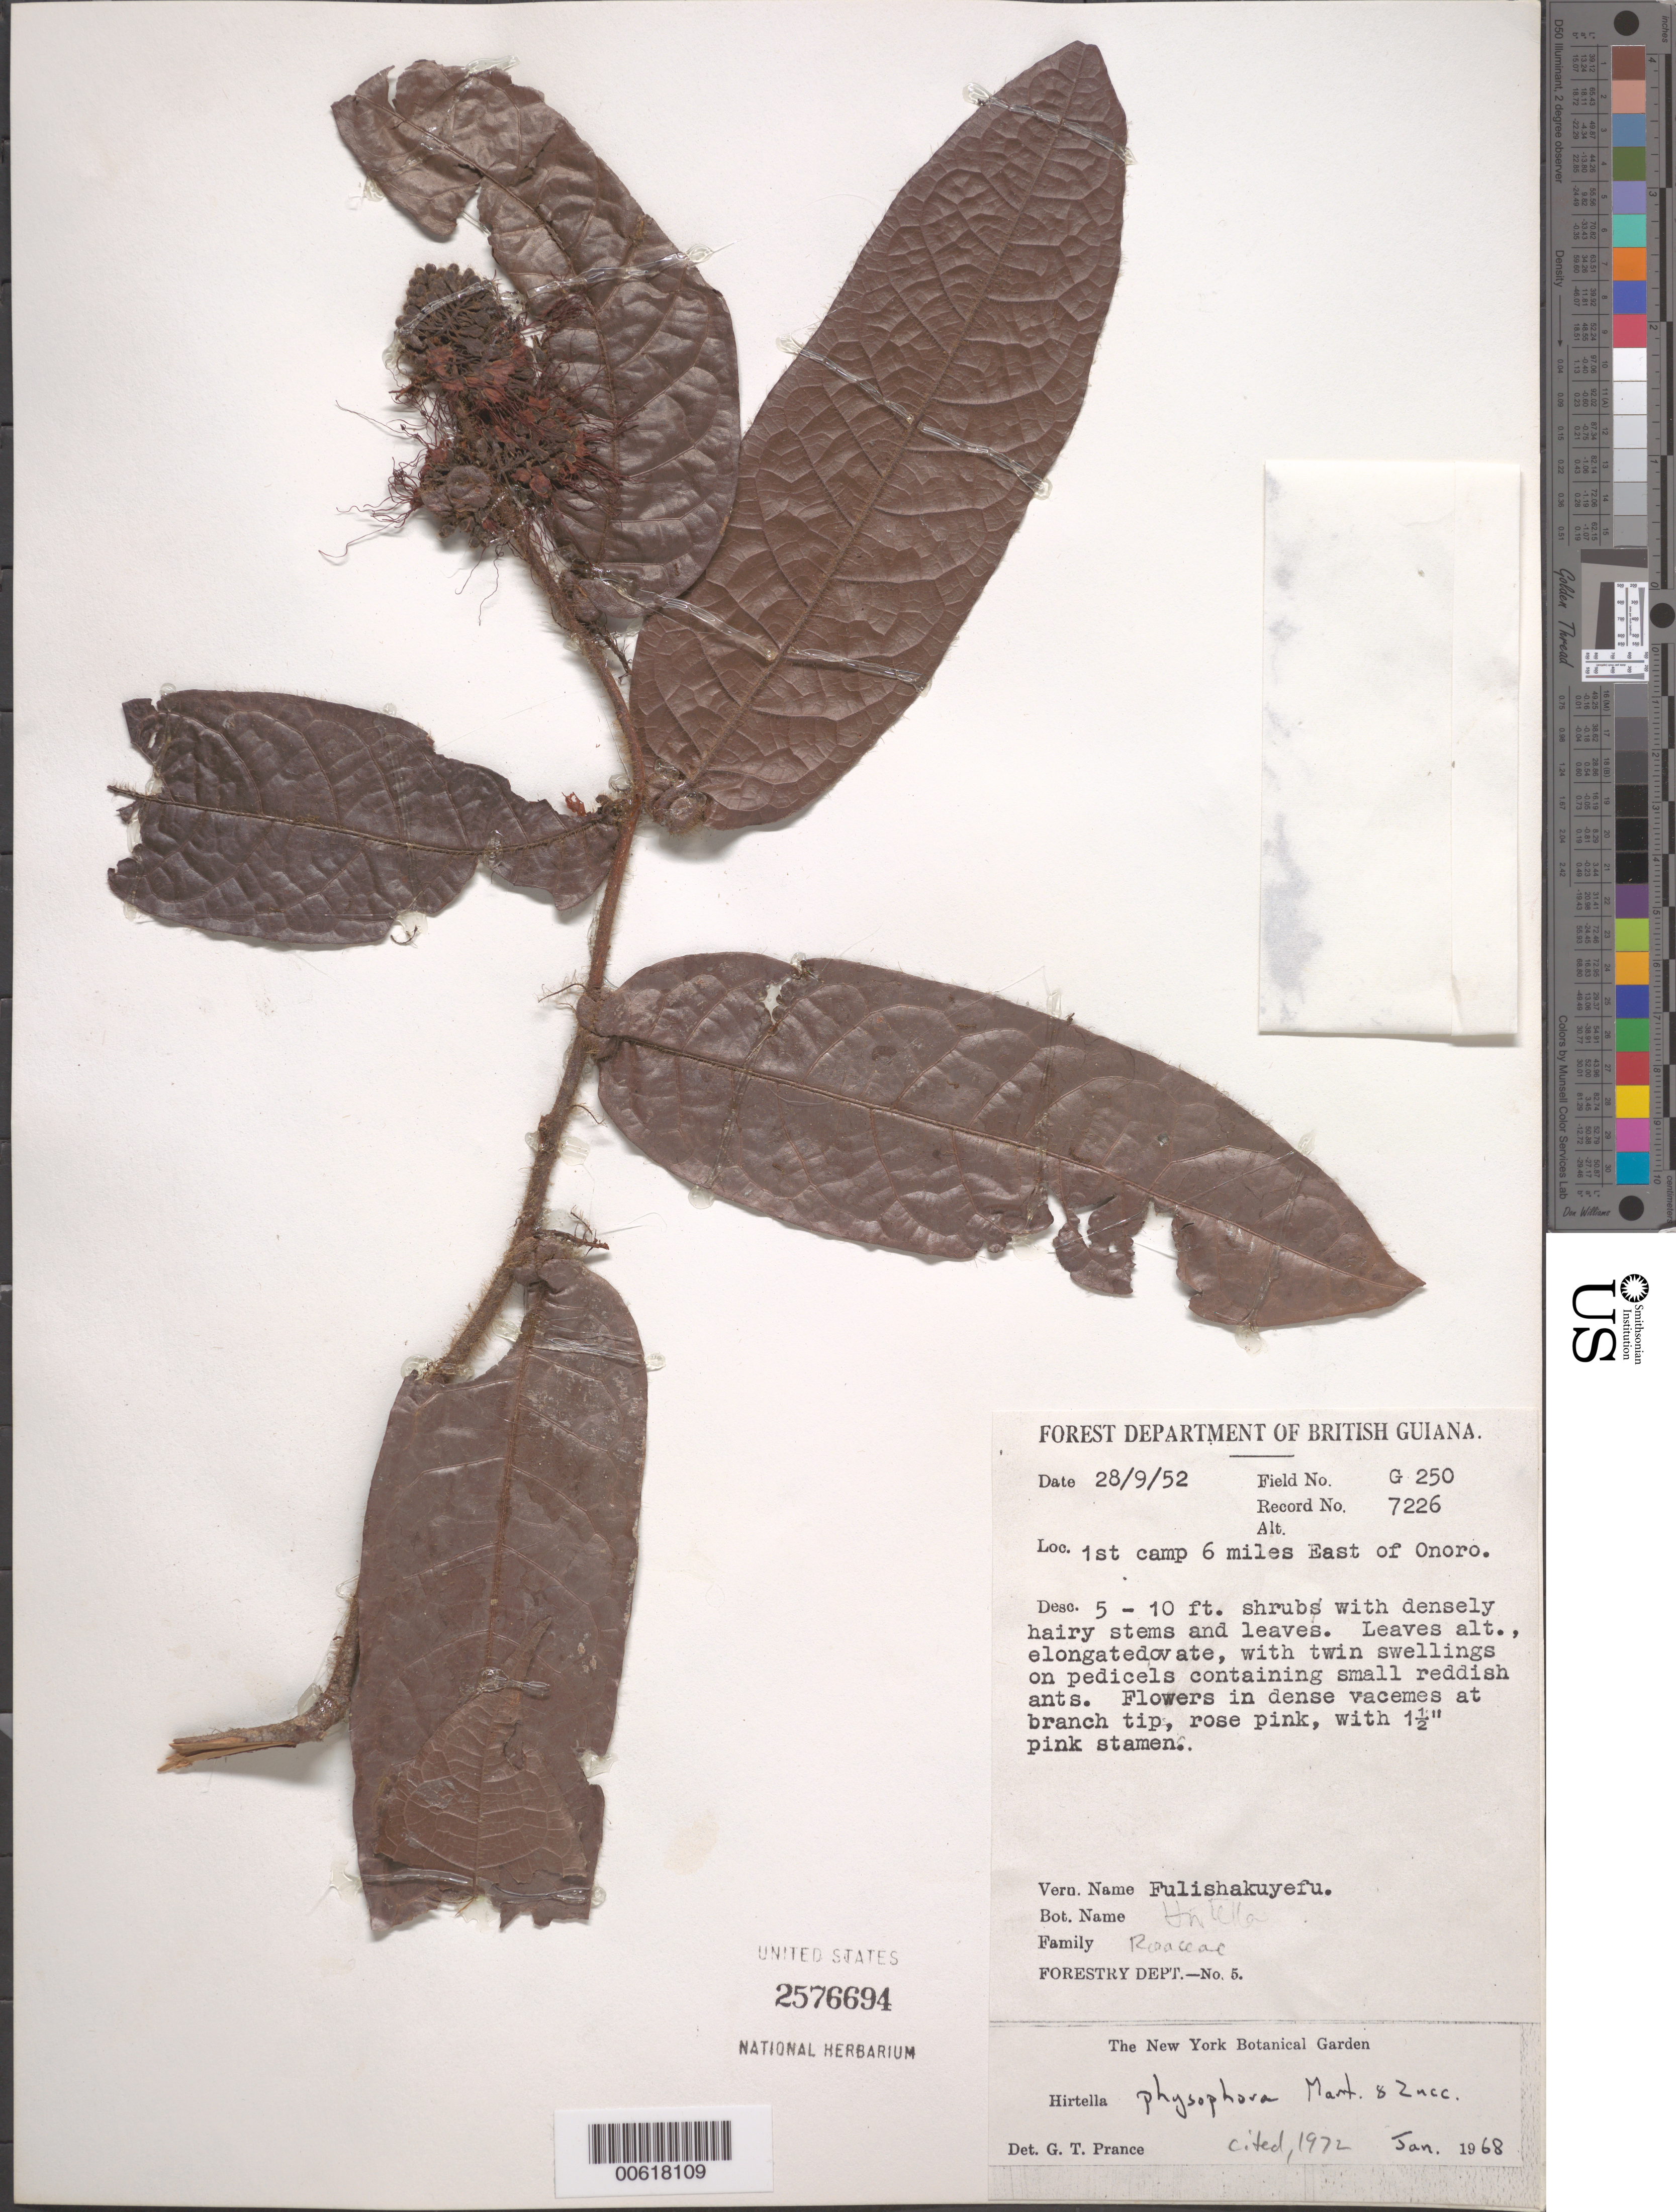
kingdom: Plantae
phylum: Tracheophyta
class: Magnoliopsida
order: Malpighiales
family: Chrysobalanaceae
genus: Hirtella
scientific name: Hirtella physophora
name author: Mart. & Zucc.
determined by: Prance, G. T.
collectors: Forest Dept. B. G. & British Guiana Forestry Dept.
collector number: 7226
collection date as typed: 28-Sep-52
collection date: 1952-09-28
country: Guyana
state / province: U. Takutu-U. Essequibo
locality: Onoro, 1st camp 6 miles east of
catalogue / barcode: US 2576694